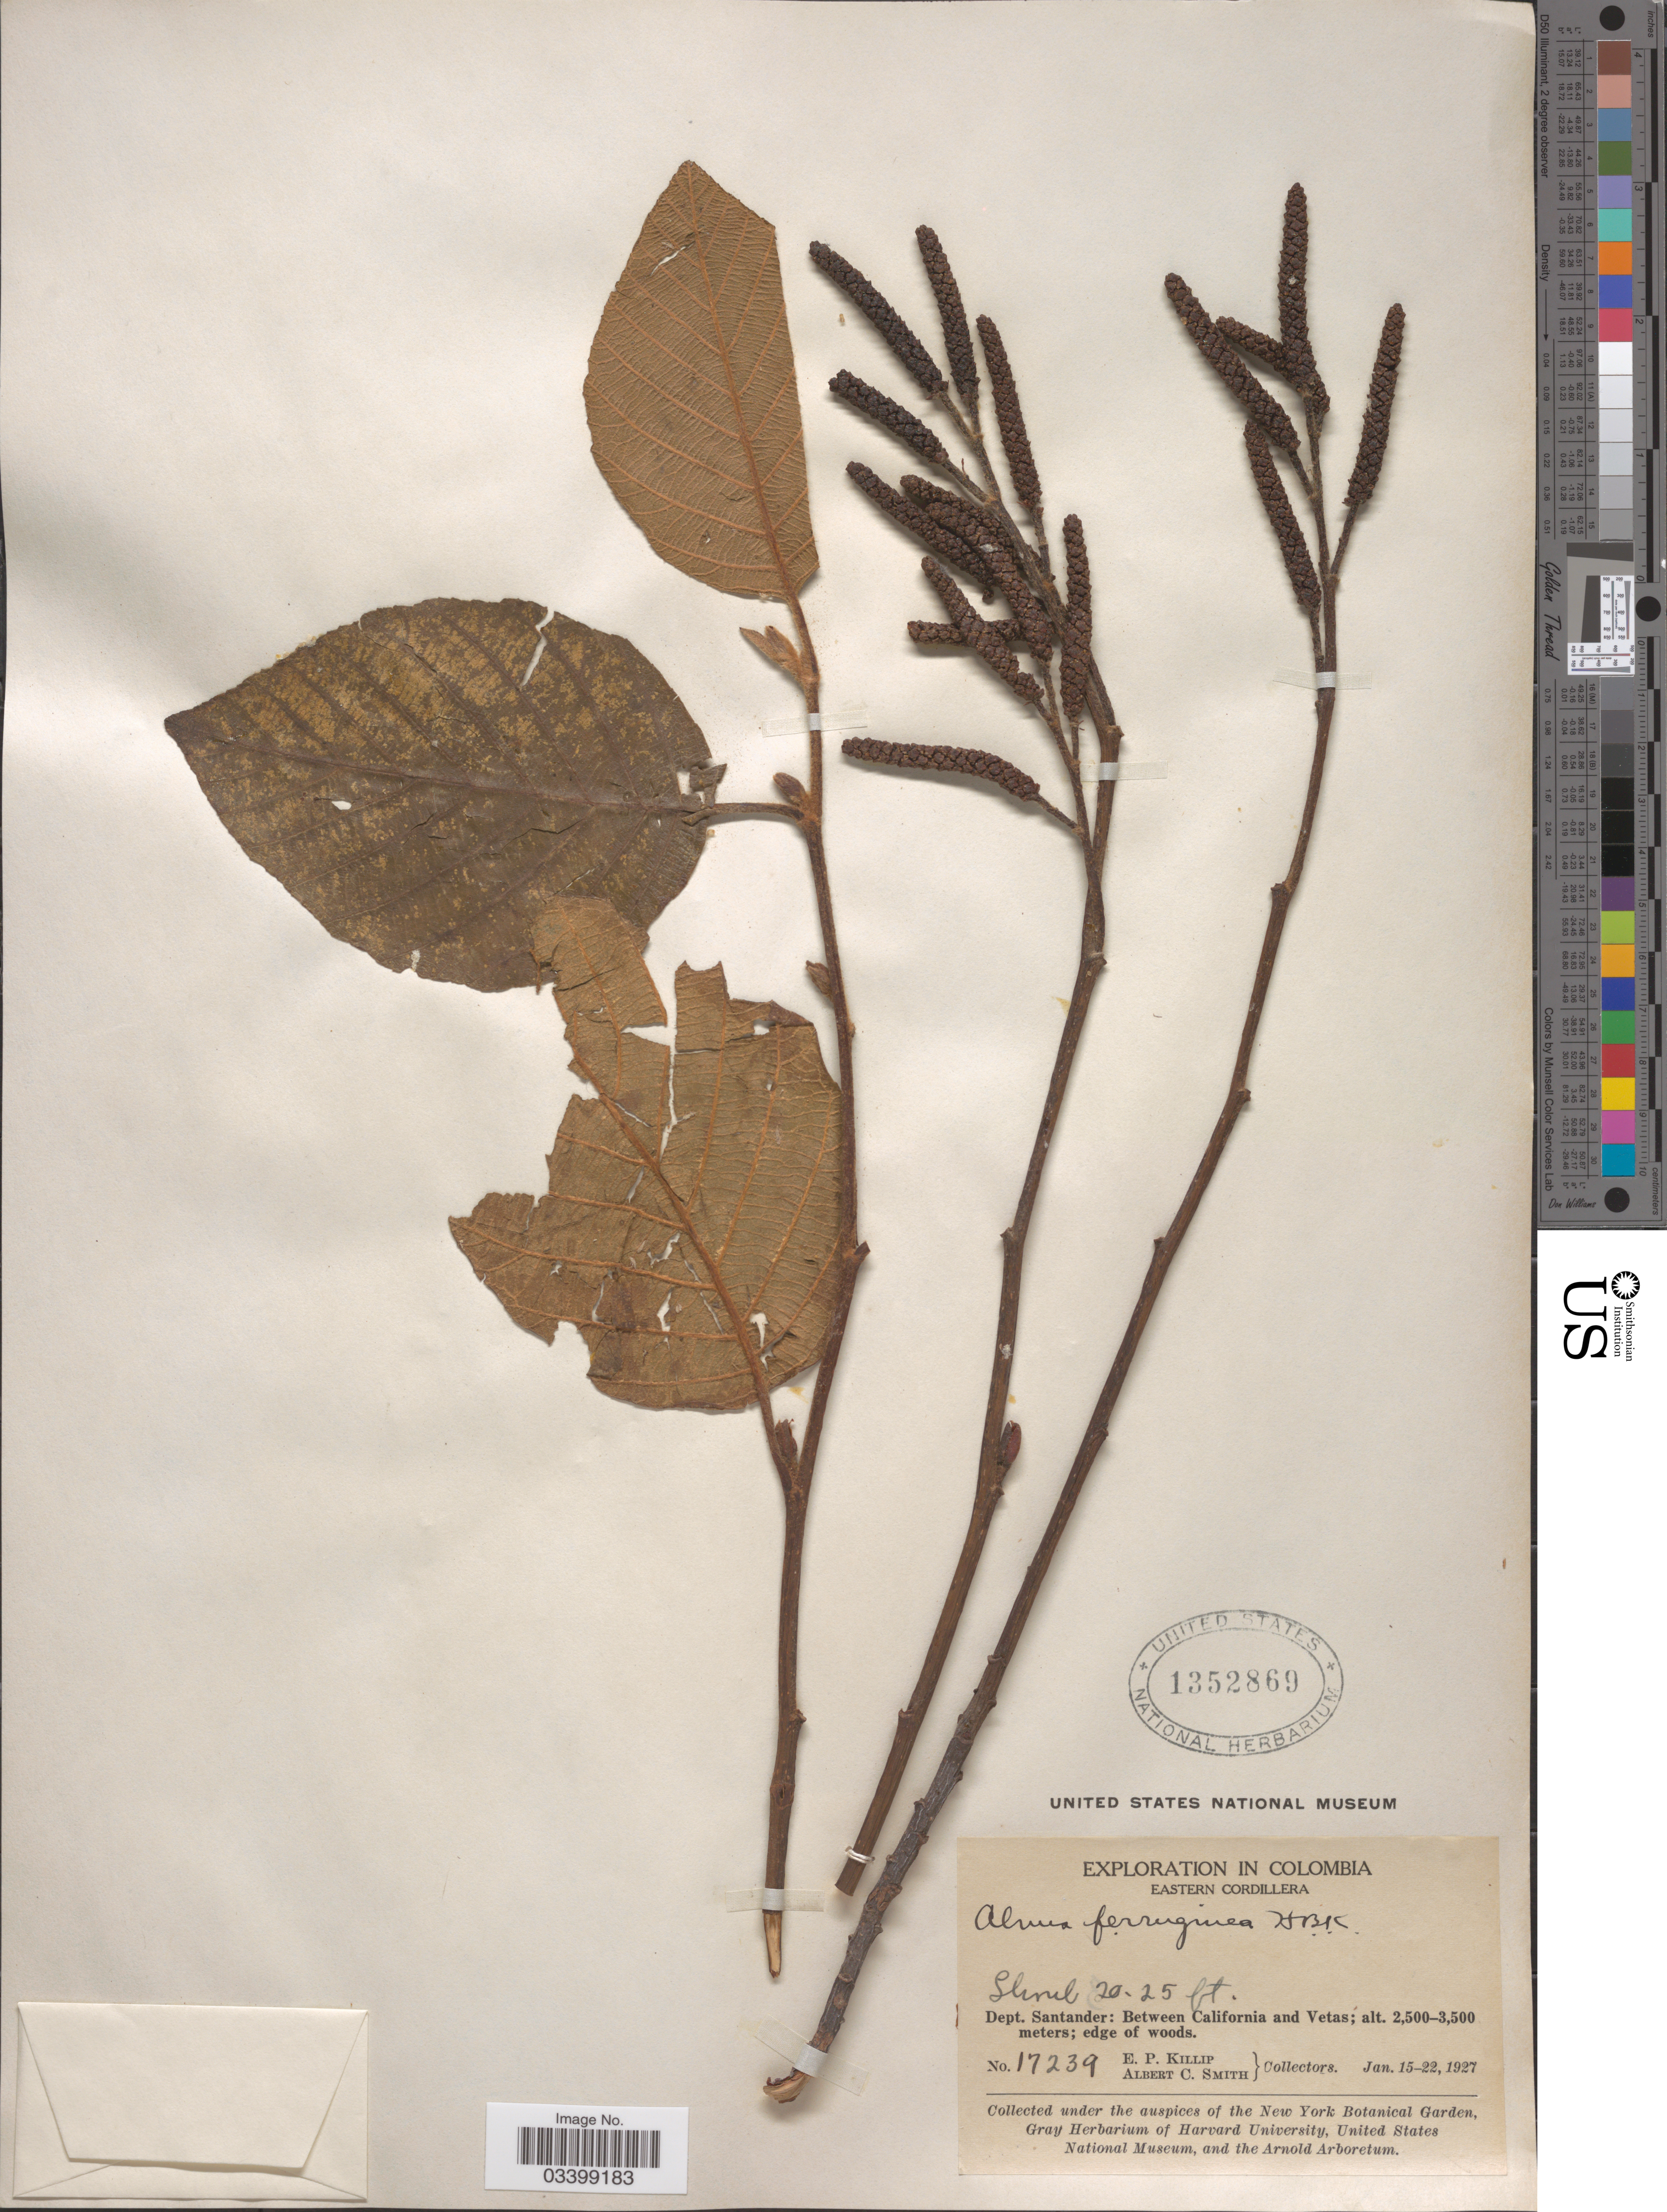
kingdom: Plantae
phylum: Tracheophyta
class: Magnoliopsida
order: Fagales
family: Betulaceae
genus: Alnus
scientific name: Alnus acuminata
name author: Kunth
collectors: E. P. Killip & A. C. Smith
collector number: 17239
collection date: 1927-01-15/1927-01-22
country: Colombia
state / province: Santander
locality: Eastern Cordillera. Dept. Santander: Between California and Vetas.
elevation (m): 2500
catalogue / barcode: US 1352869